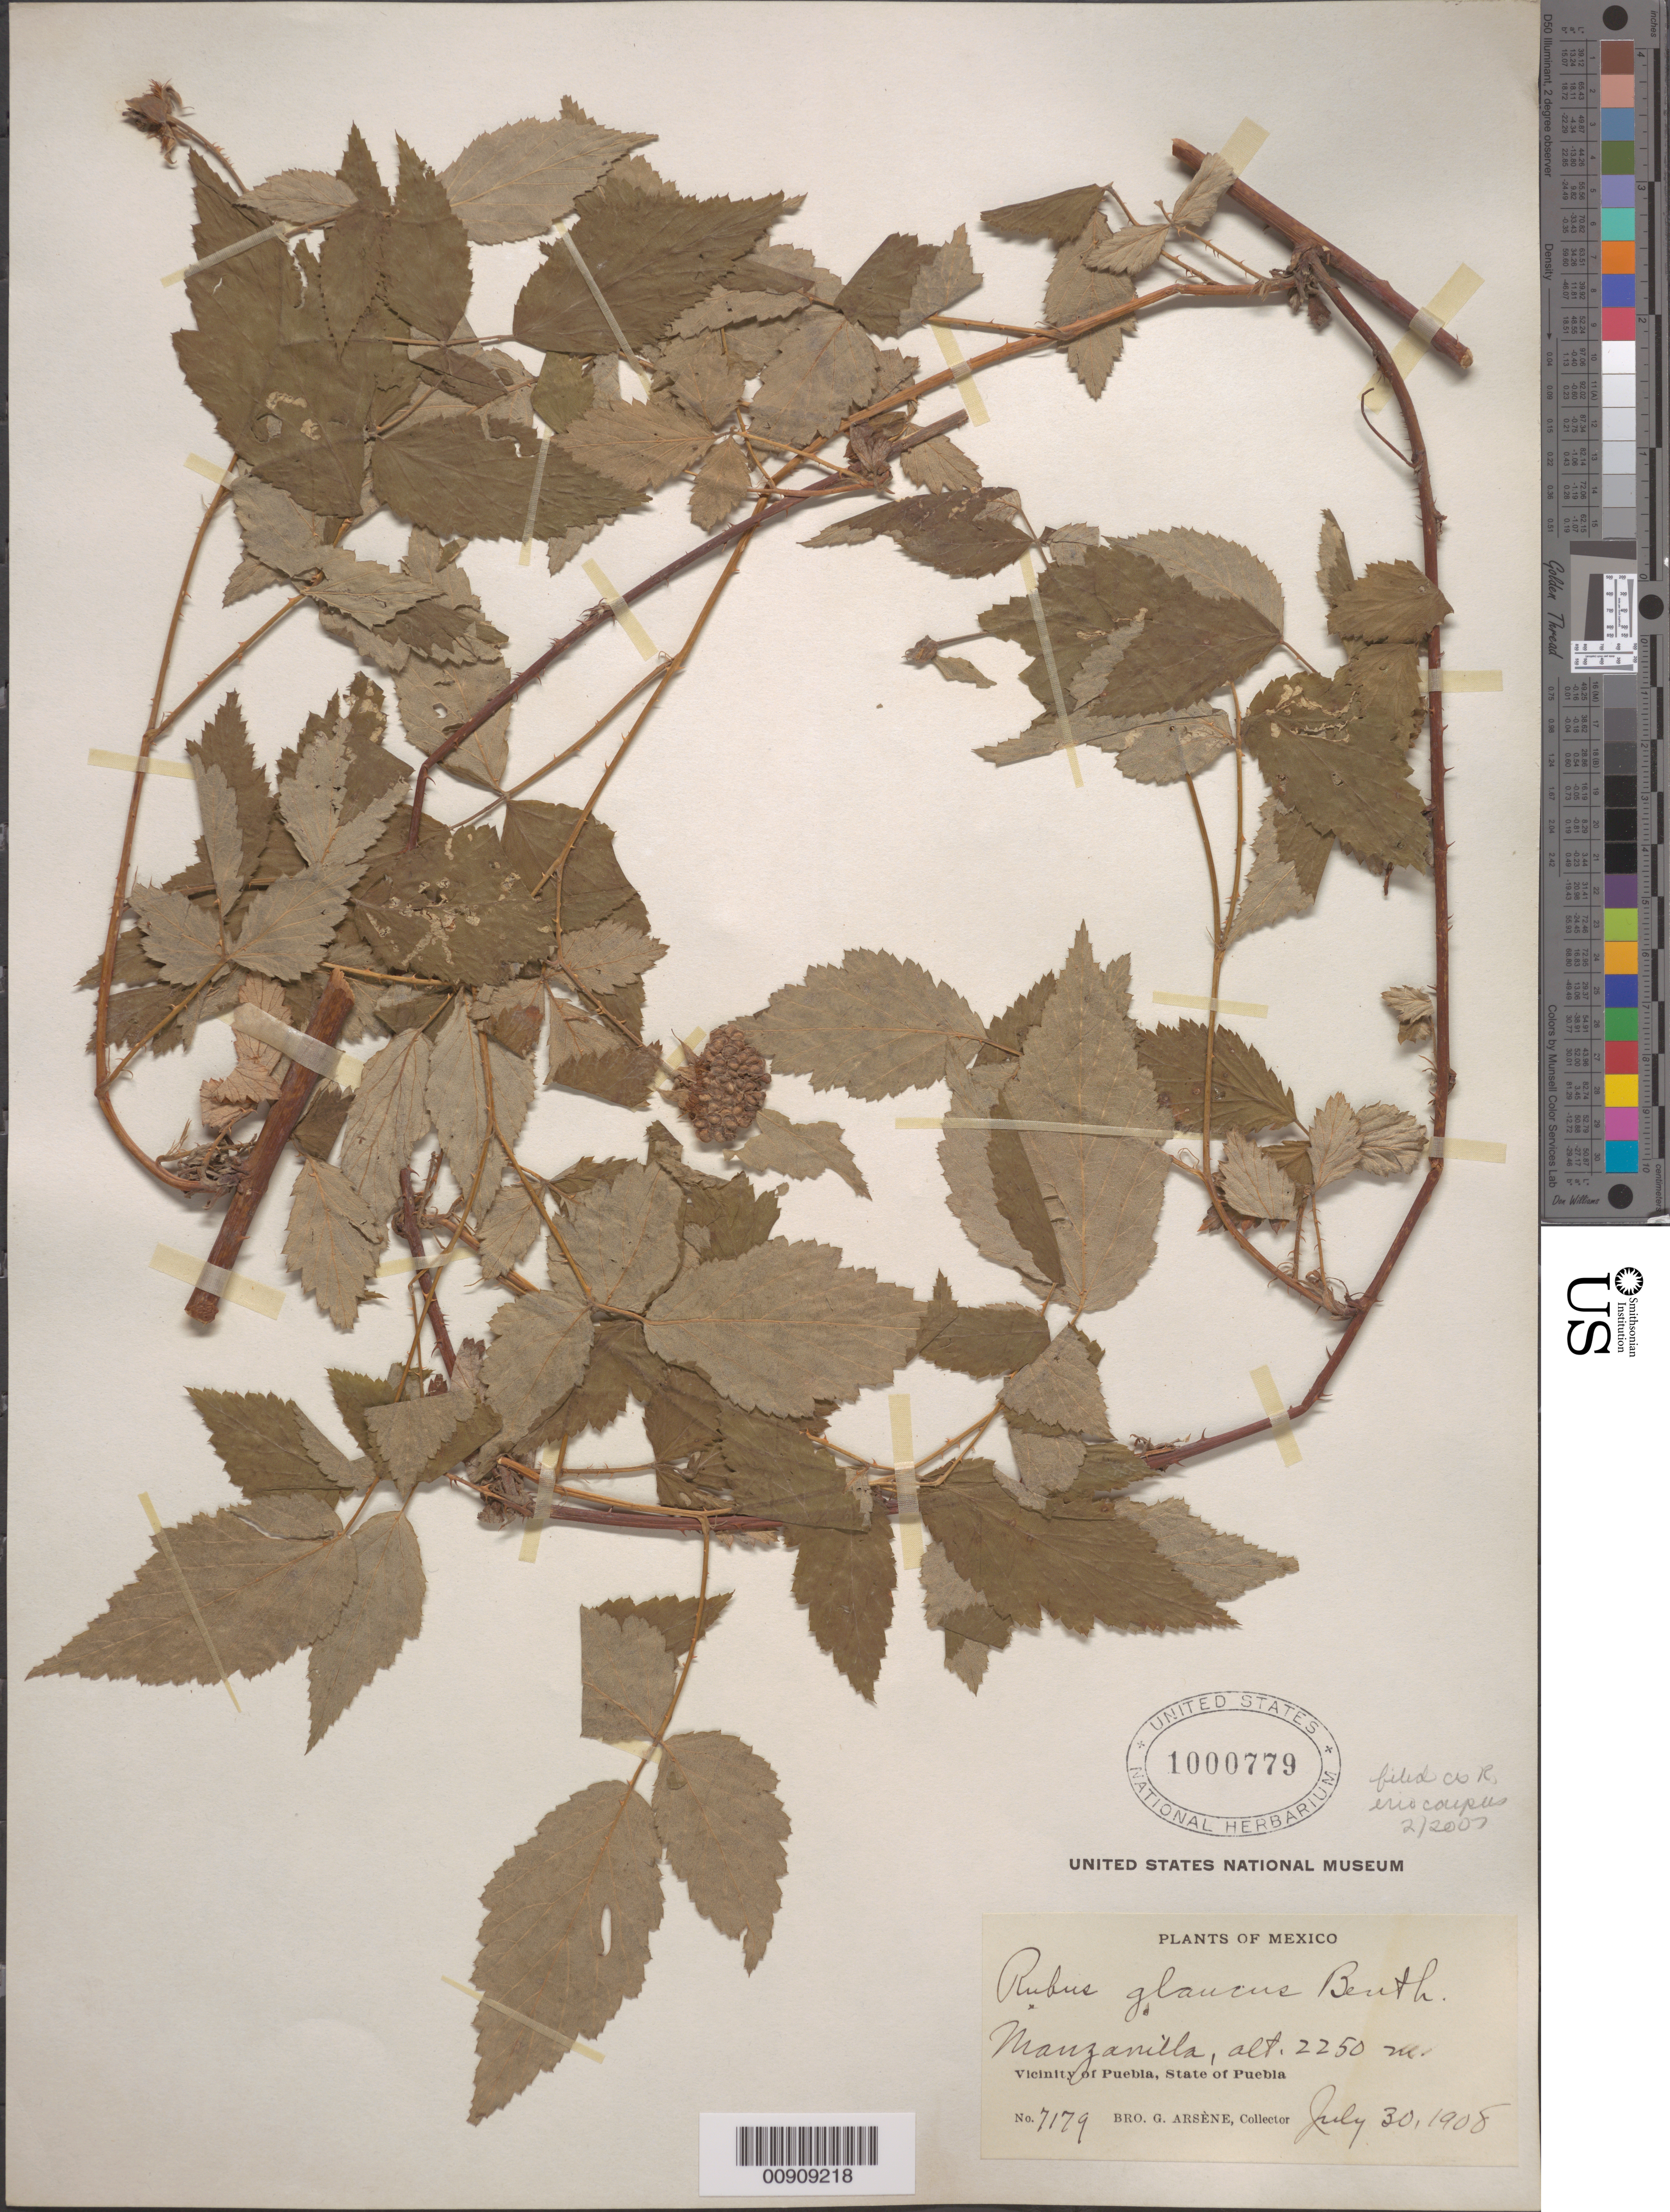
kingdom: Plantae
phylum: Tracheophyta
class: Magnoliopsida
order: Rosales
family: Rosaceae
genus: Rubus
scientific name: Rubus eriocarpus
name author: Liebm.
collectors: Bro. G. Arsène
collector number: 7179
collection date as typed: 30 Jul 1908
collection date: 1908-07-30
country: Mexico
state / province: Puebla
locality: Manzanilla. Vicinity of Puebla, State of Puebla.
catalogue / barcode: US 1000779